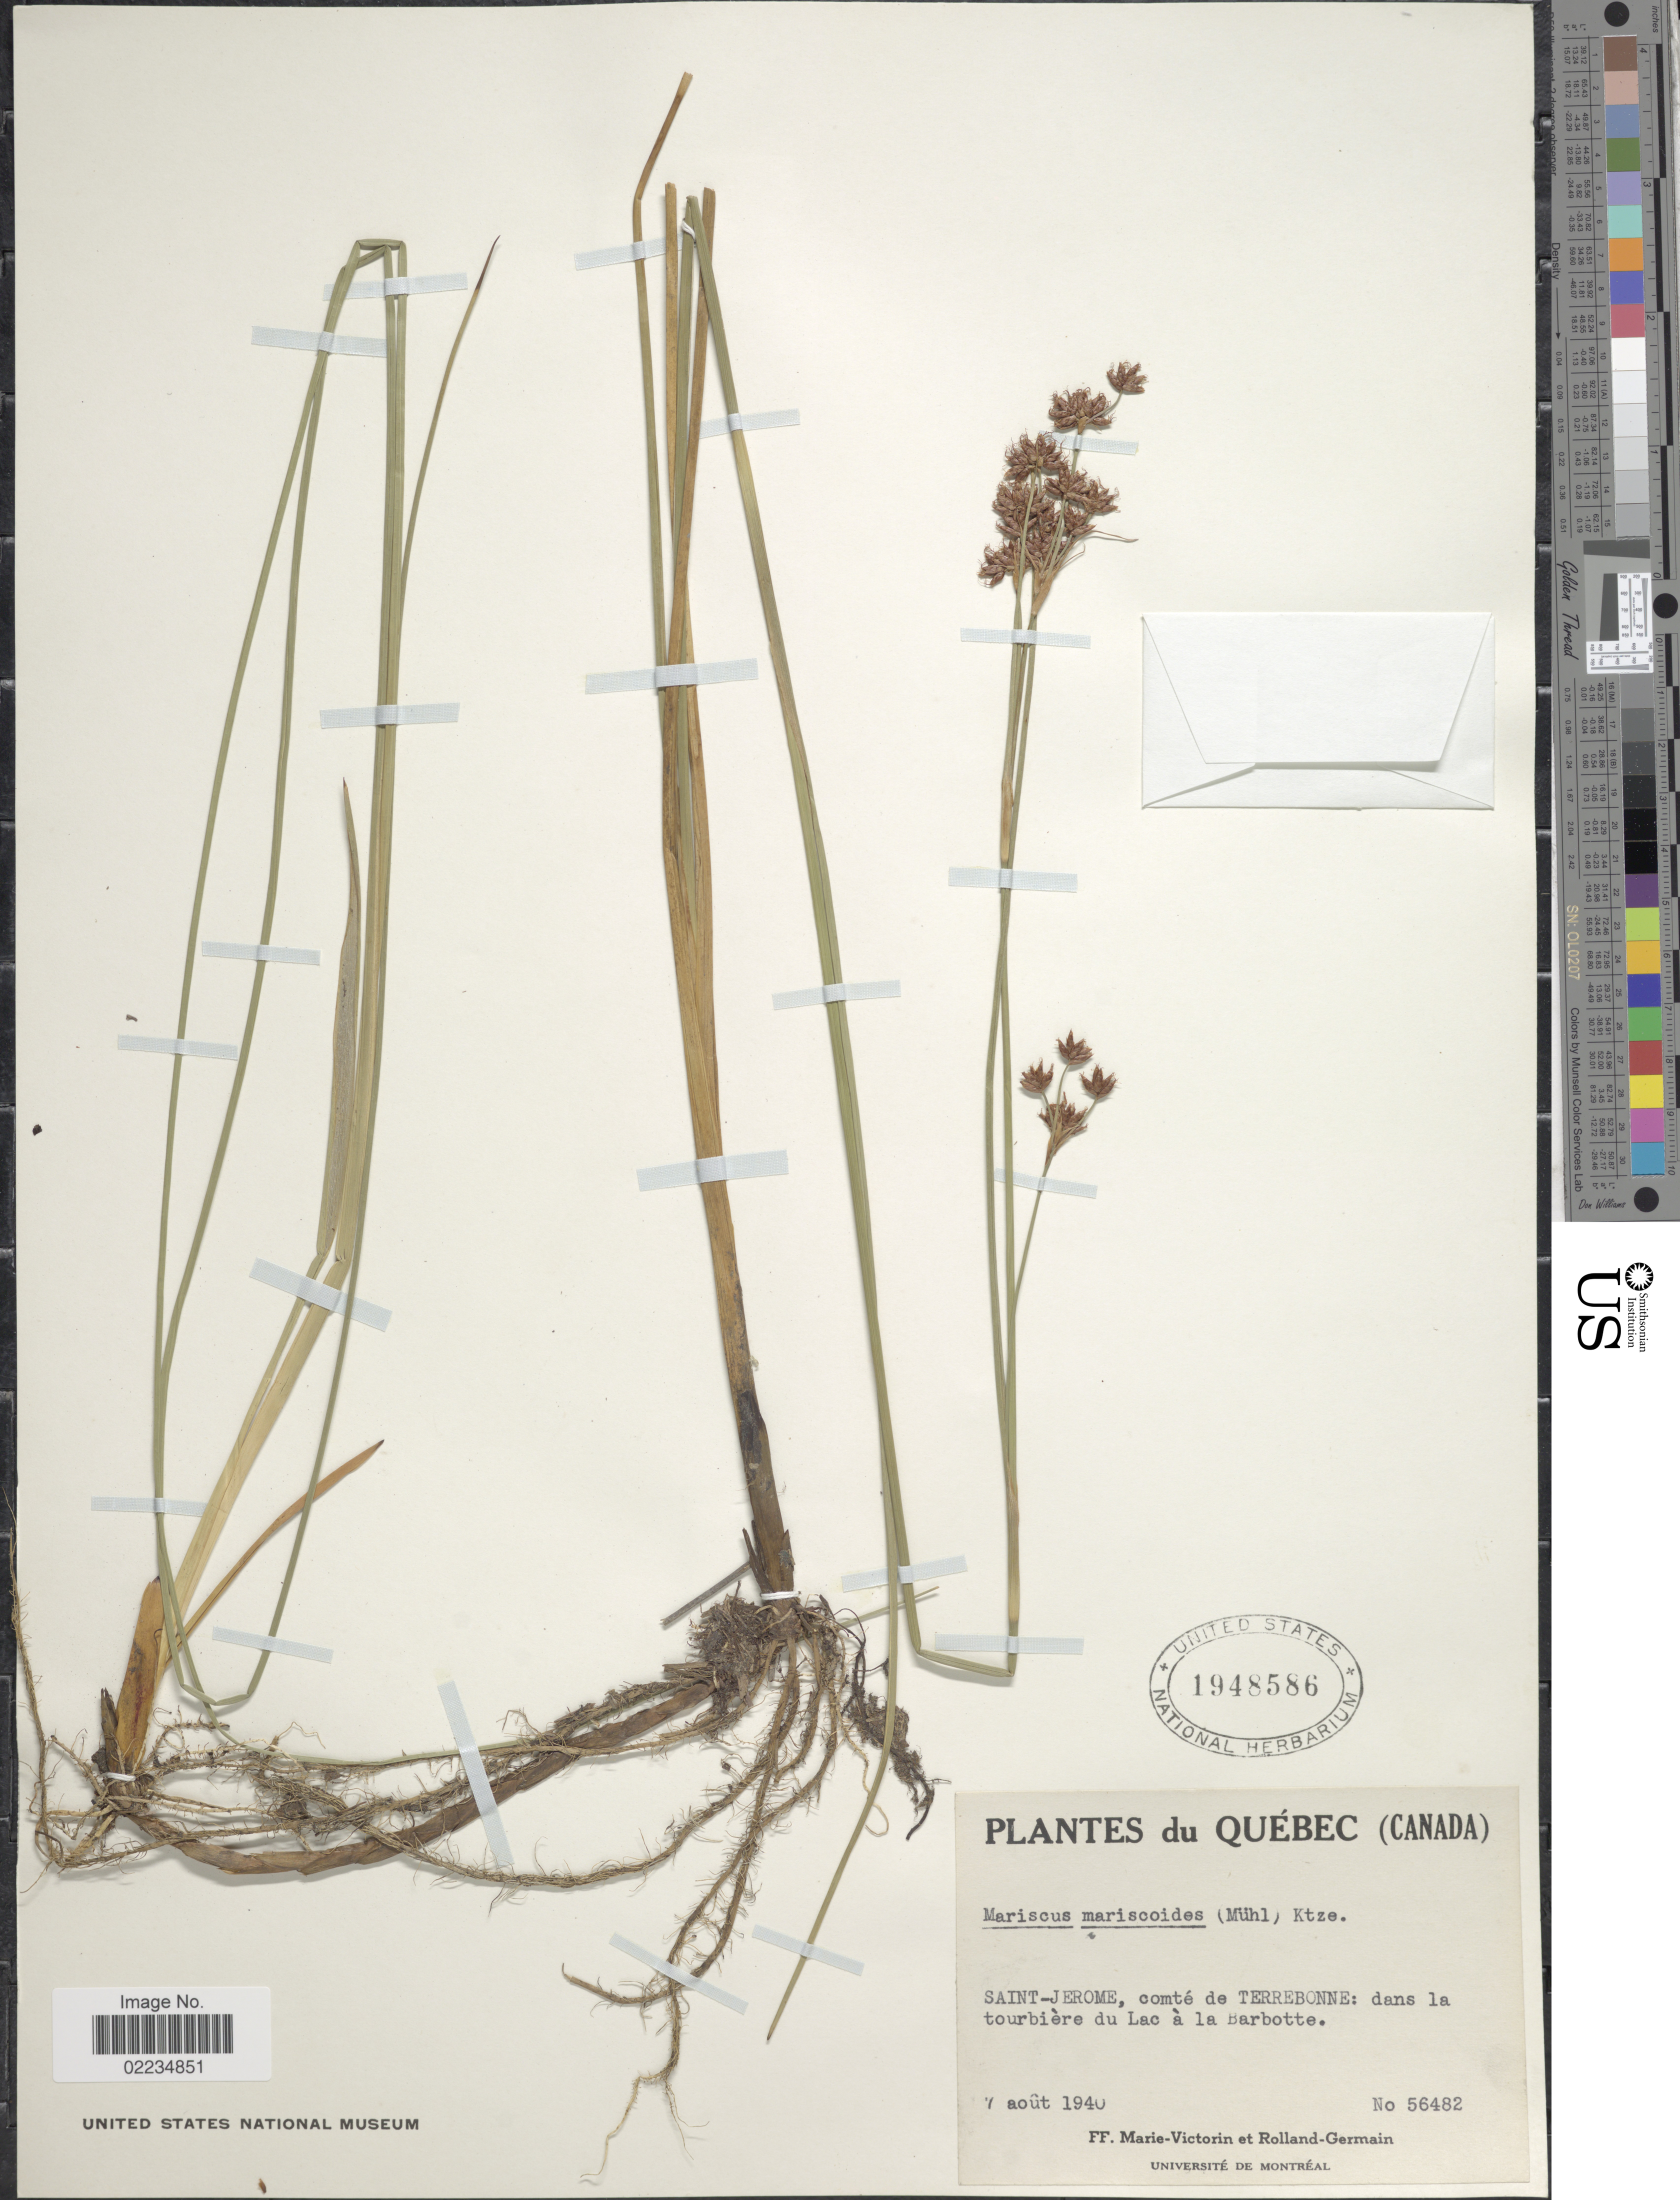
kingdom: Plantae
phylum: Tracheophyta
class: Liliopsida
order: Poales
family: Cyperaceae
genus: Cladium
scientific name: Cladium mariscoides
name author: (Muhl.) Torr.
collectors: F. Marie-Victorin & Rolland-Germain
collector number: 56482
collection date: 1940-08-07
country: Canada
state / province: Quebec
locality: Du Quebec (Canada), Saint-Jerome_, comte de Terrebonne: dans la tourbiere du La a la Barbotte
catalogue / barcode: US 1948586